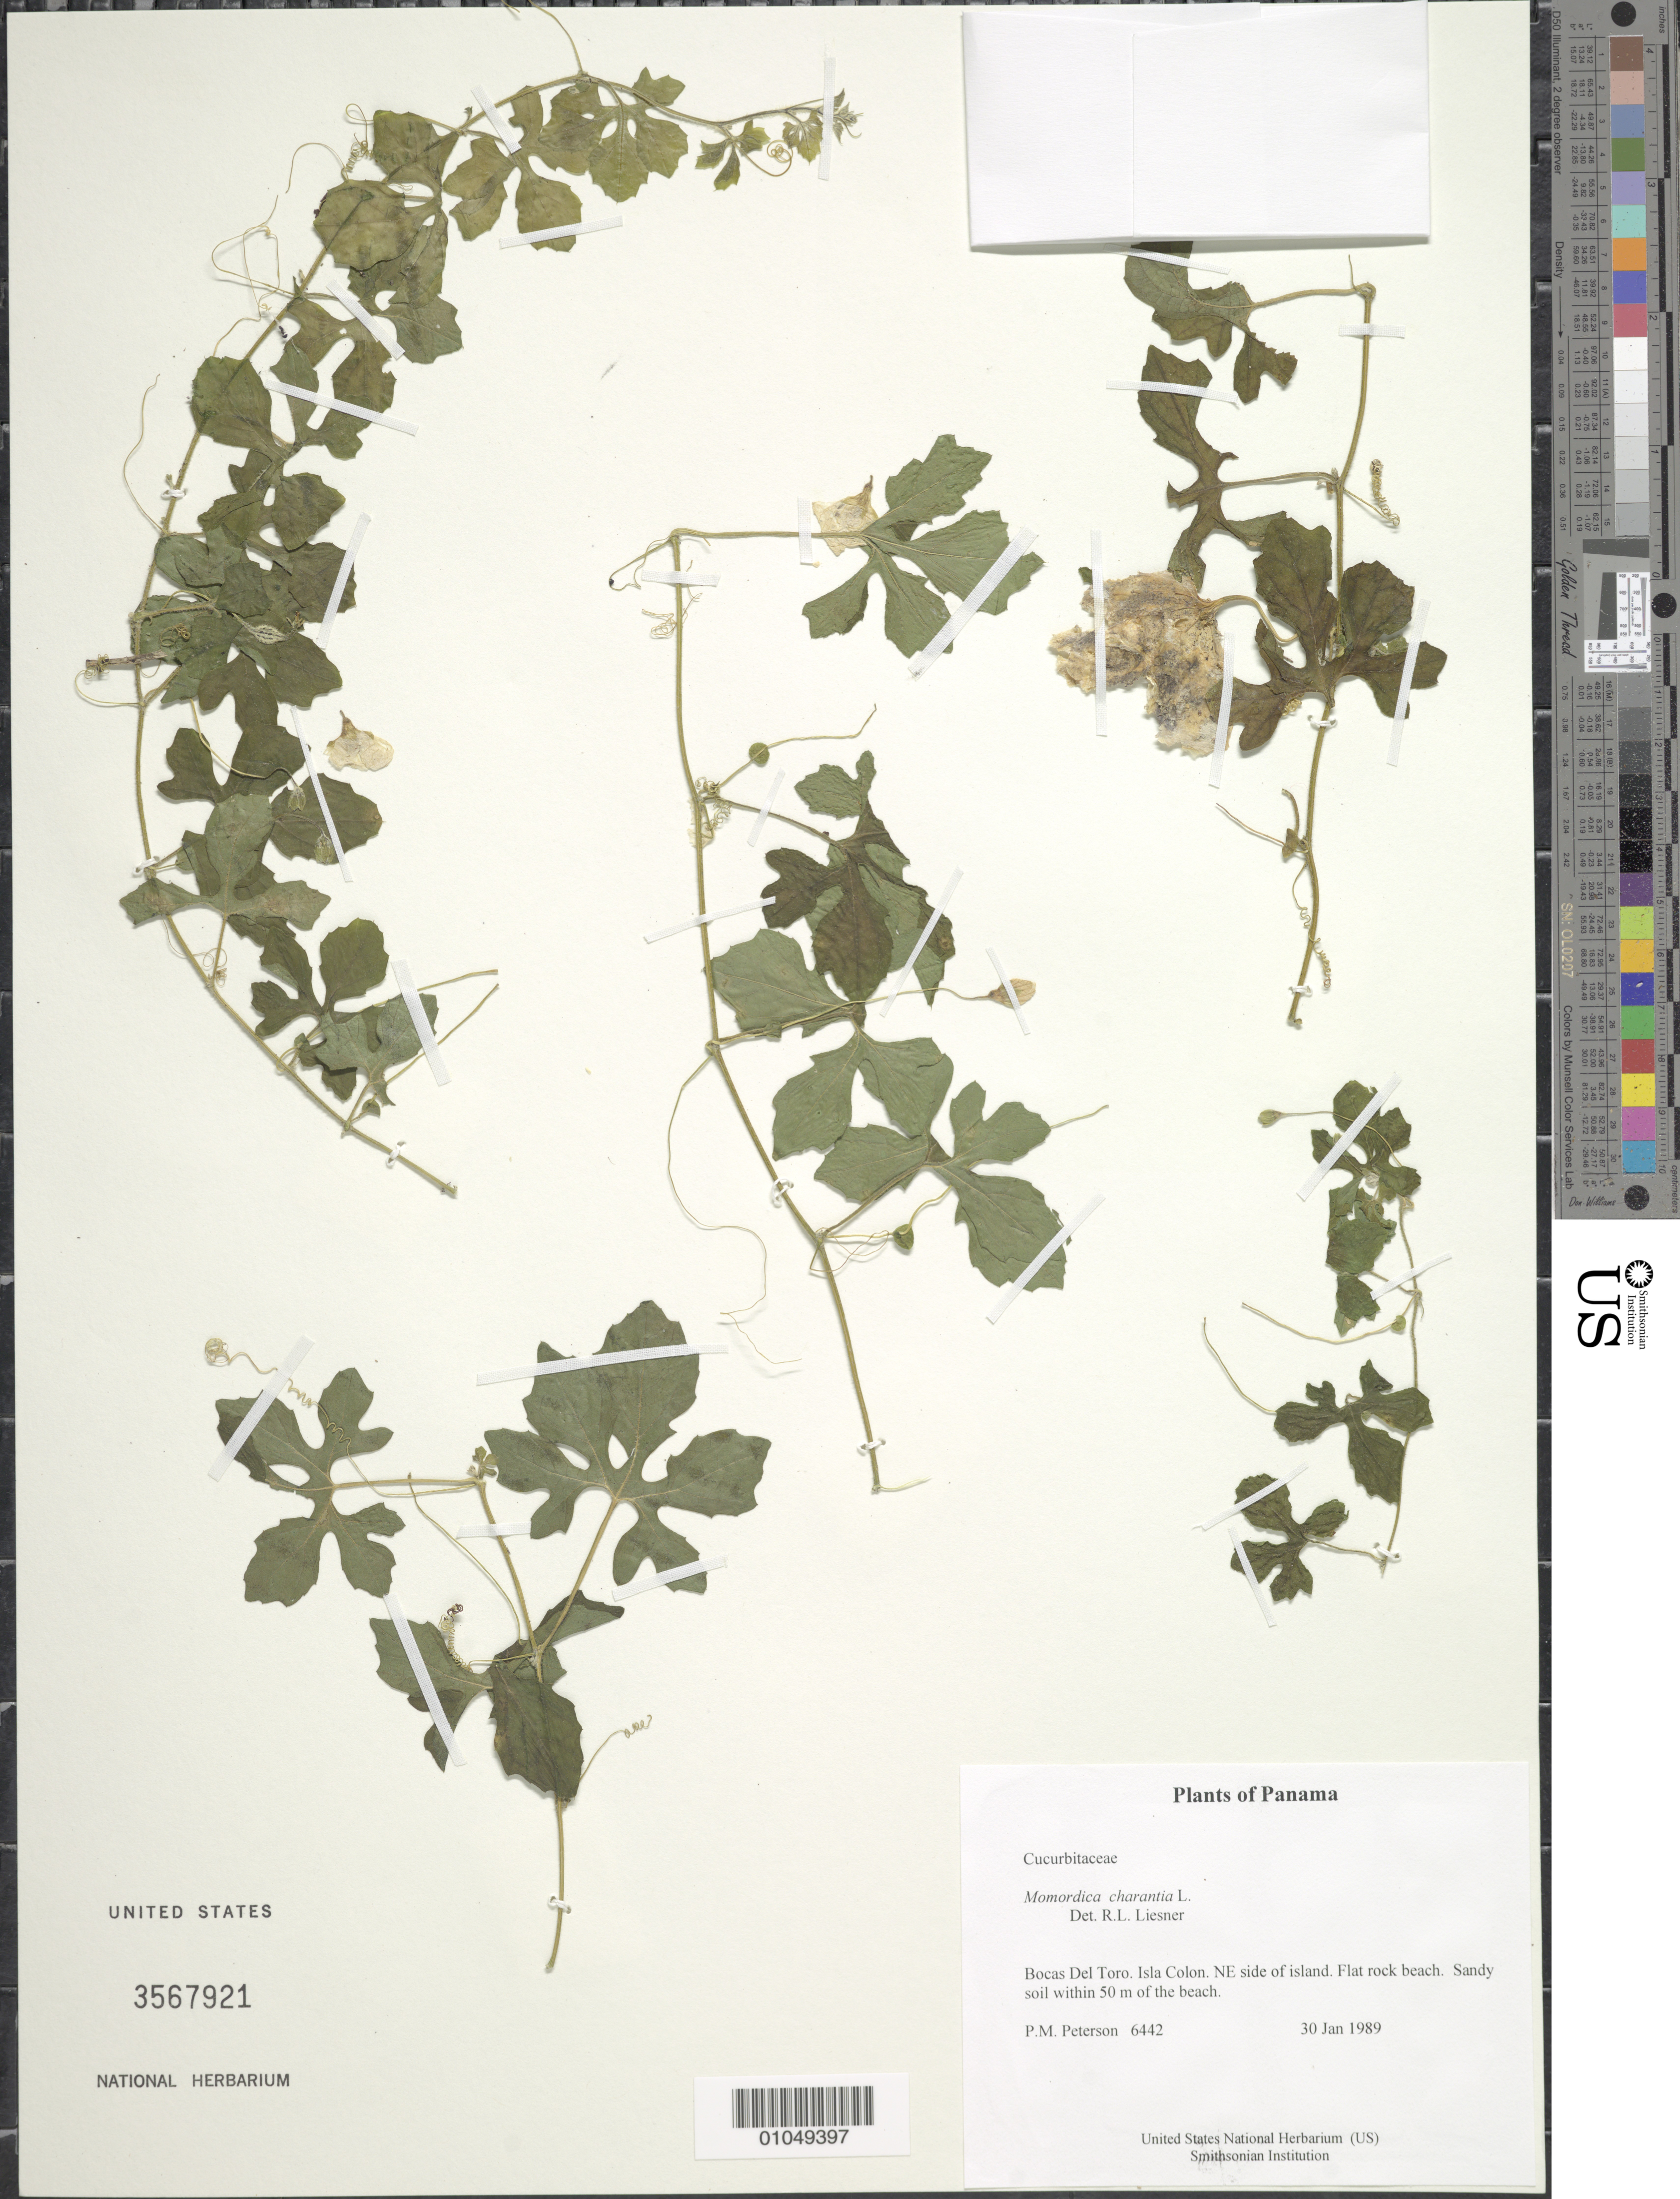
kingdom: Plantae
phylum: Tracheophyta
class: Magnoliopsida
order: Asterales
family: Asteraceae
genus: Pseudelephantopus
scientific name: Pseudelephantopus spicatus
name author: (Juss. ex Aubl.) C.F. Baker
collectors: P. M. Peterson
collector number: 06438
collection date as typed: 30 Jan 1989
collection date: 1989-01-30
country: Panama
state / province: Bocas del Toro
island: Colón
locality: NE side of island.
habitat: Flat rock beach. Sandy soil within 50 m of the beach.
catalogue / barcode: US 3567921